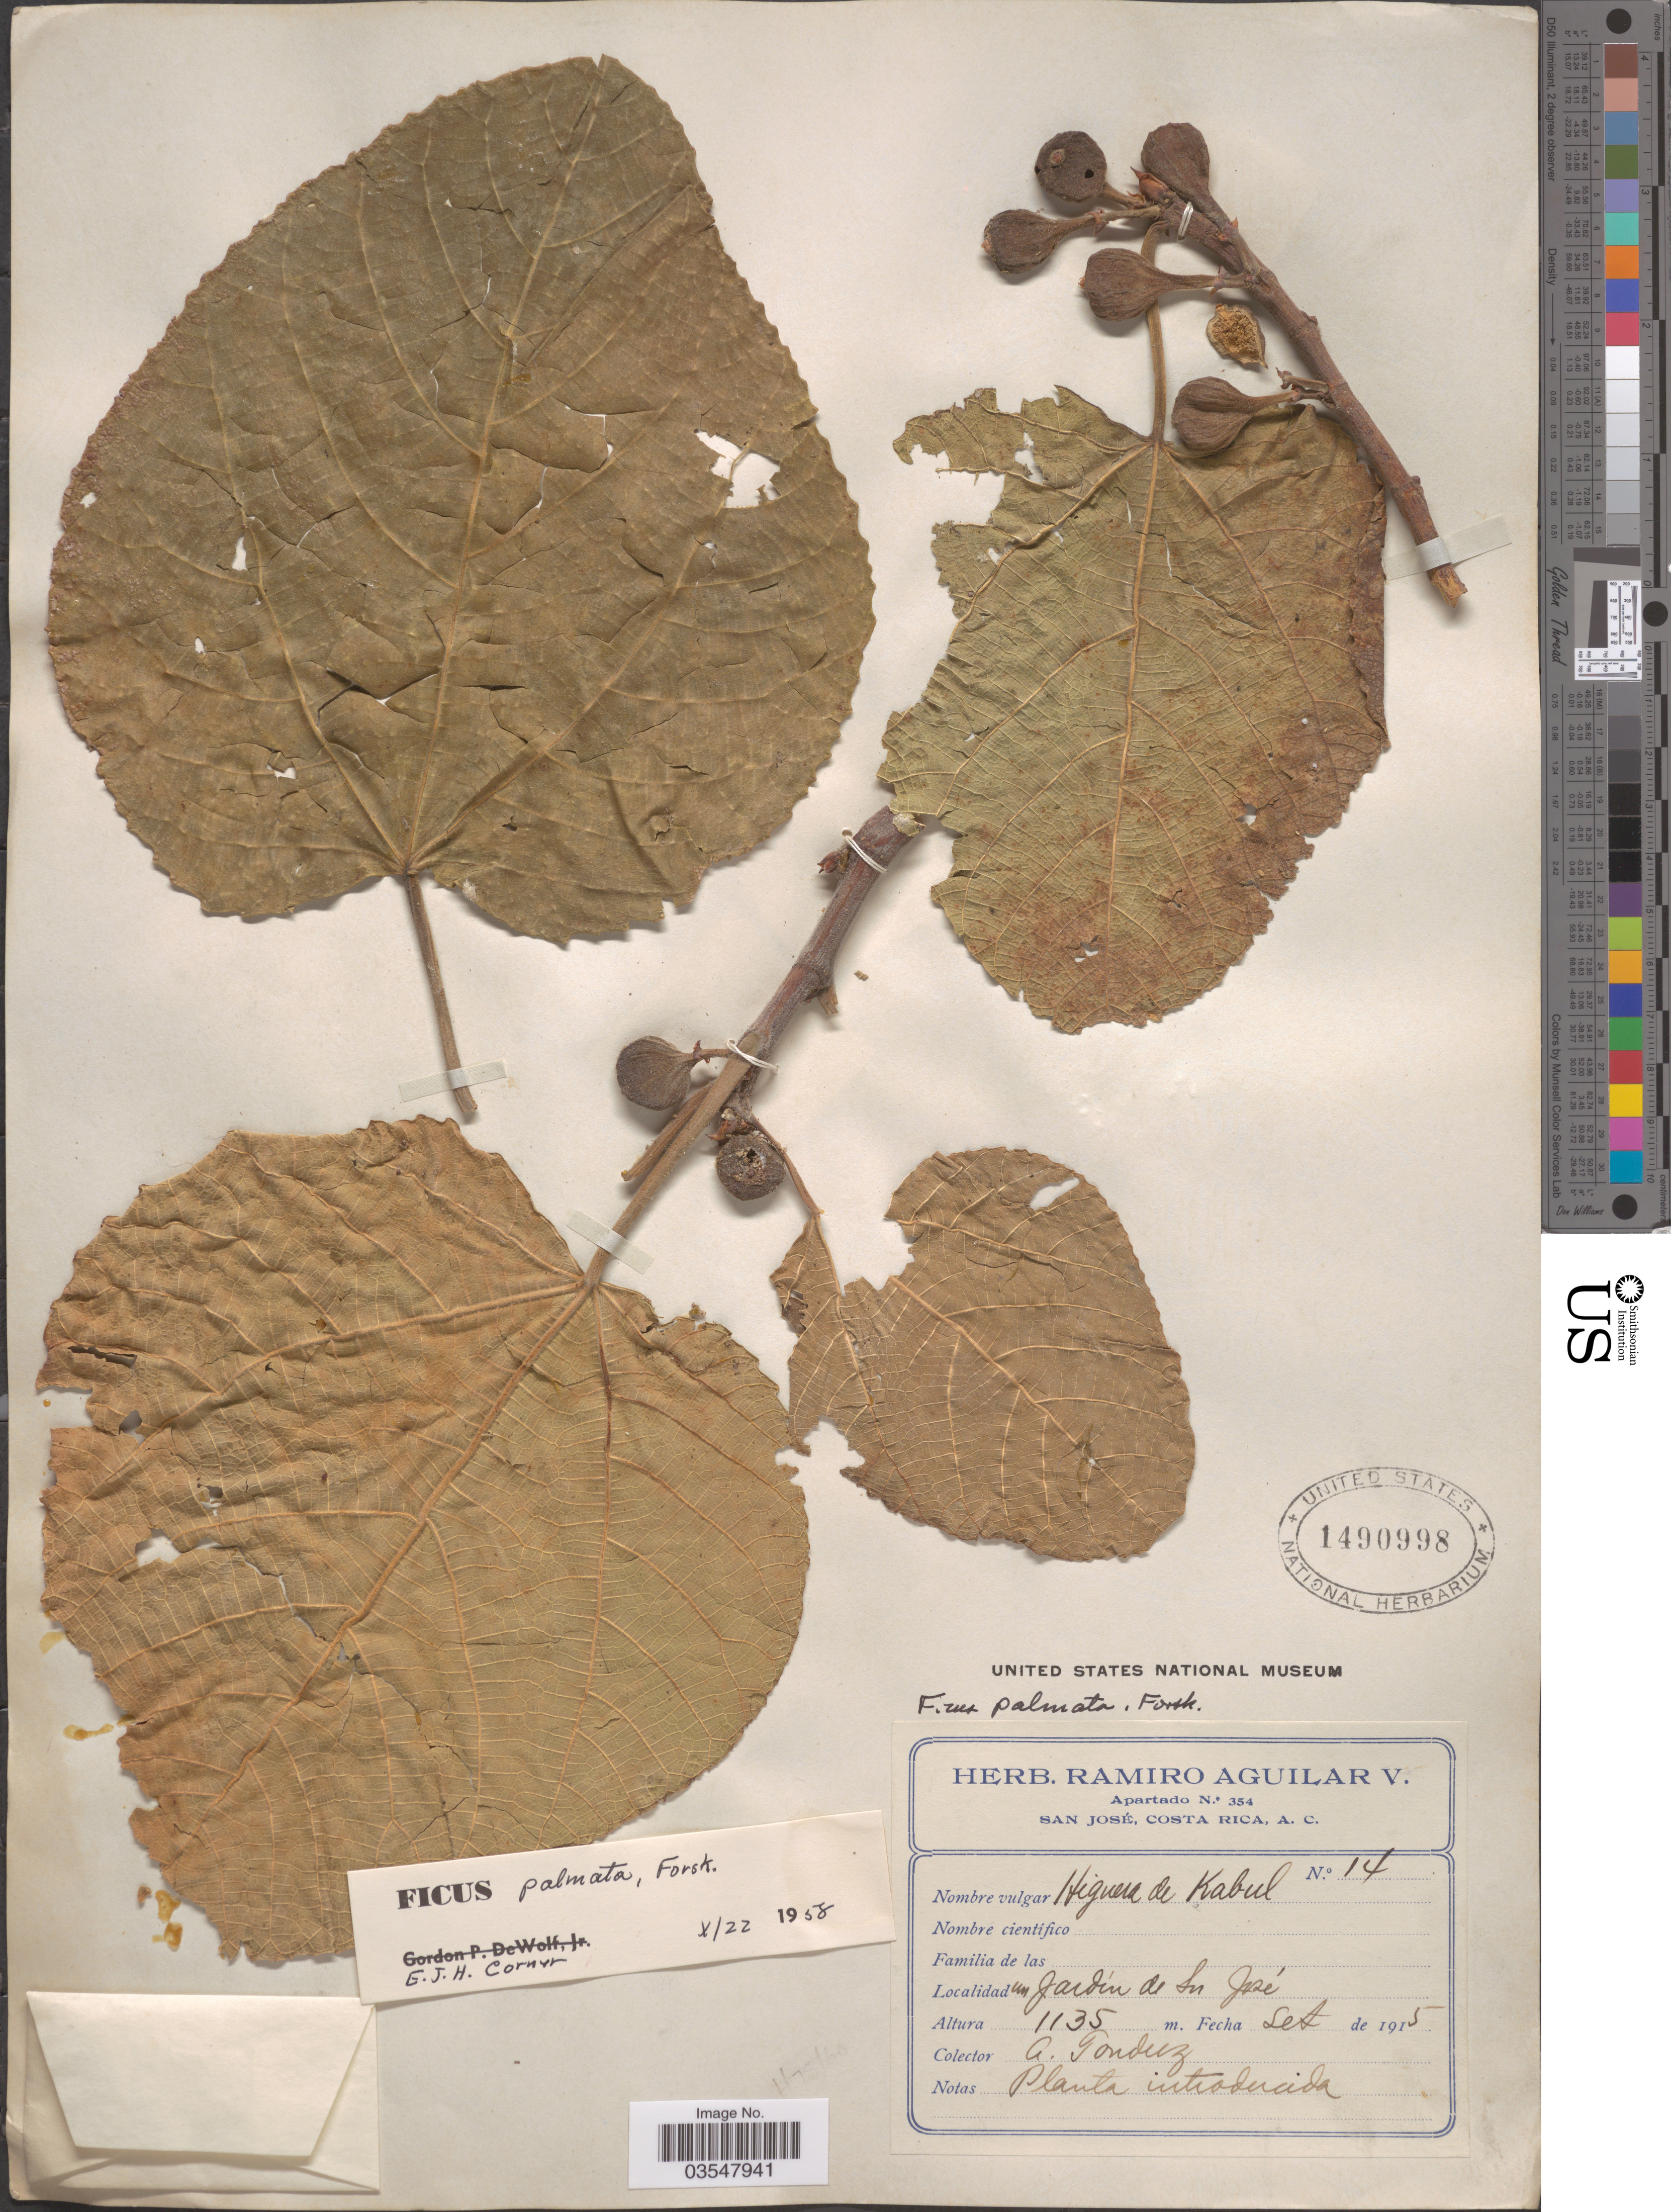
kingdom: Plantae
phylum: Tracheophyta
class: Magnoliopsida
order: Rosales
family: Moraceae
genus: Ficus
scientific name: Ficus palmata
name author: Forssk.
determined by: Corner, E. J. H.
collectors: A. Tonduz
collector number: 14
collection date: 1915-09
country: Costa Rica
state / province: San José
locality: Un Jardín de San José.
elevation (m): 1135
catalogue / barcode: US 1490998